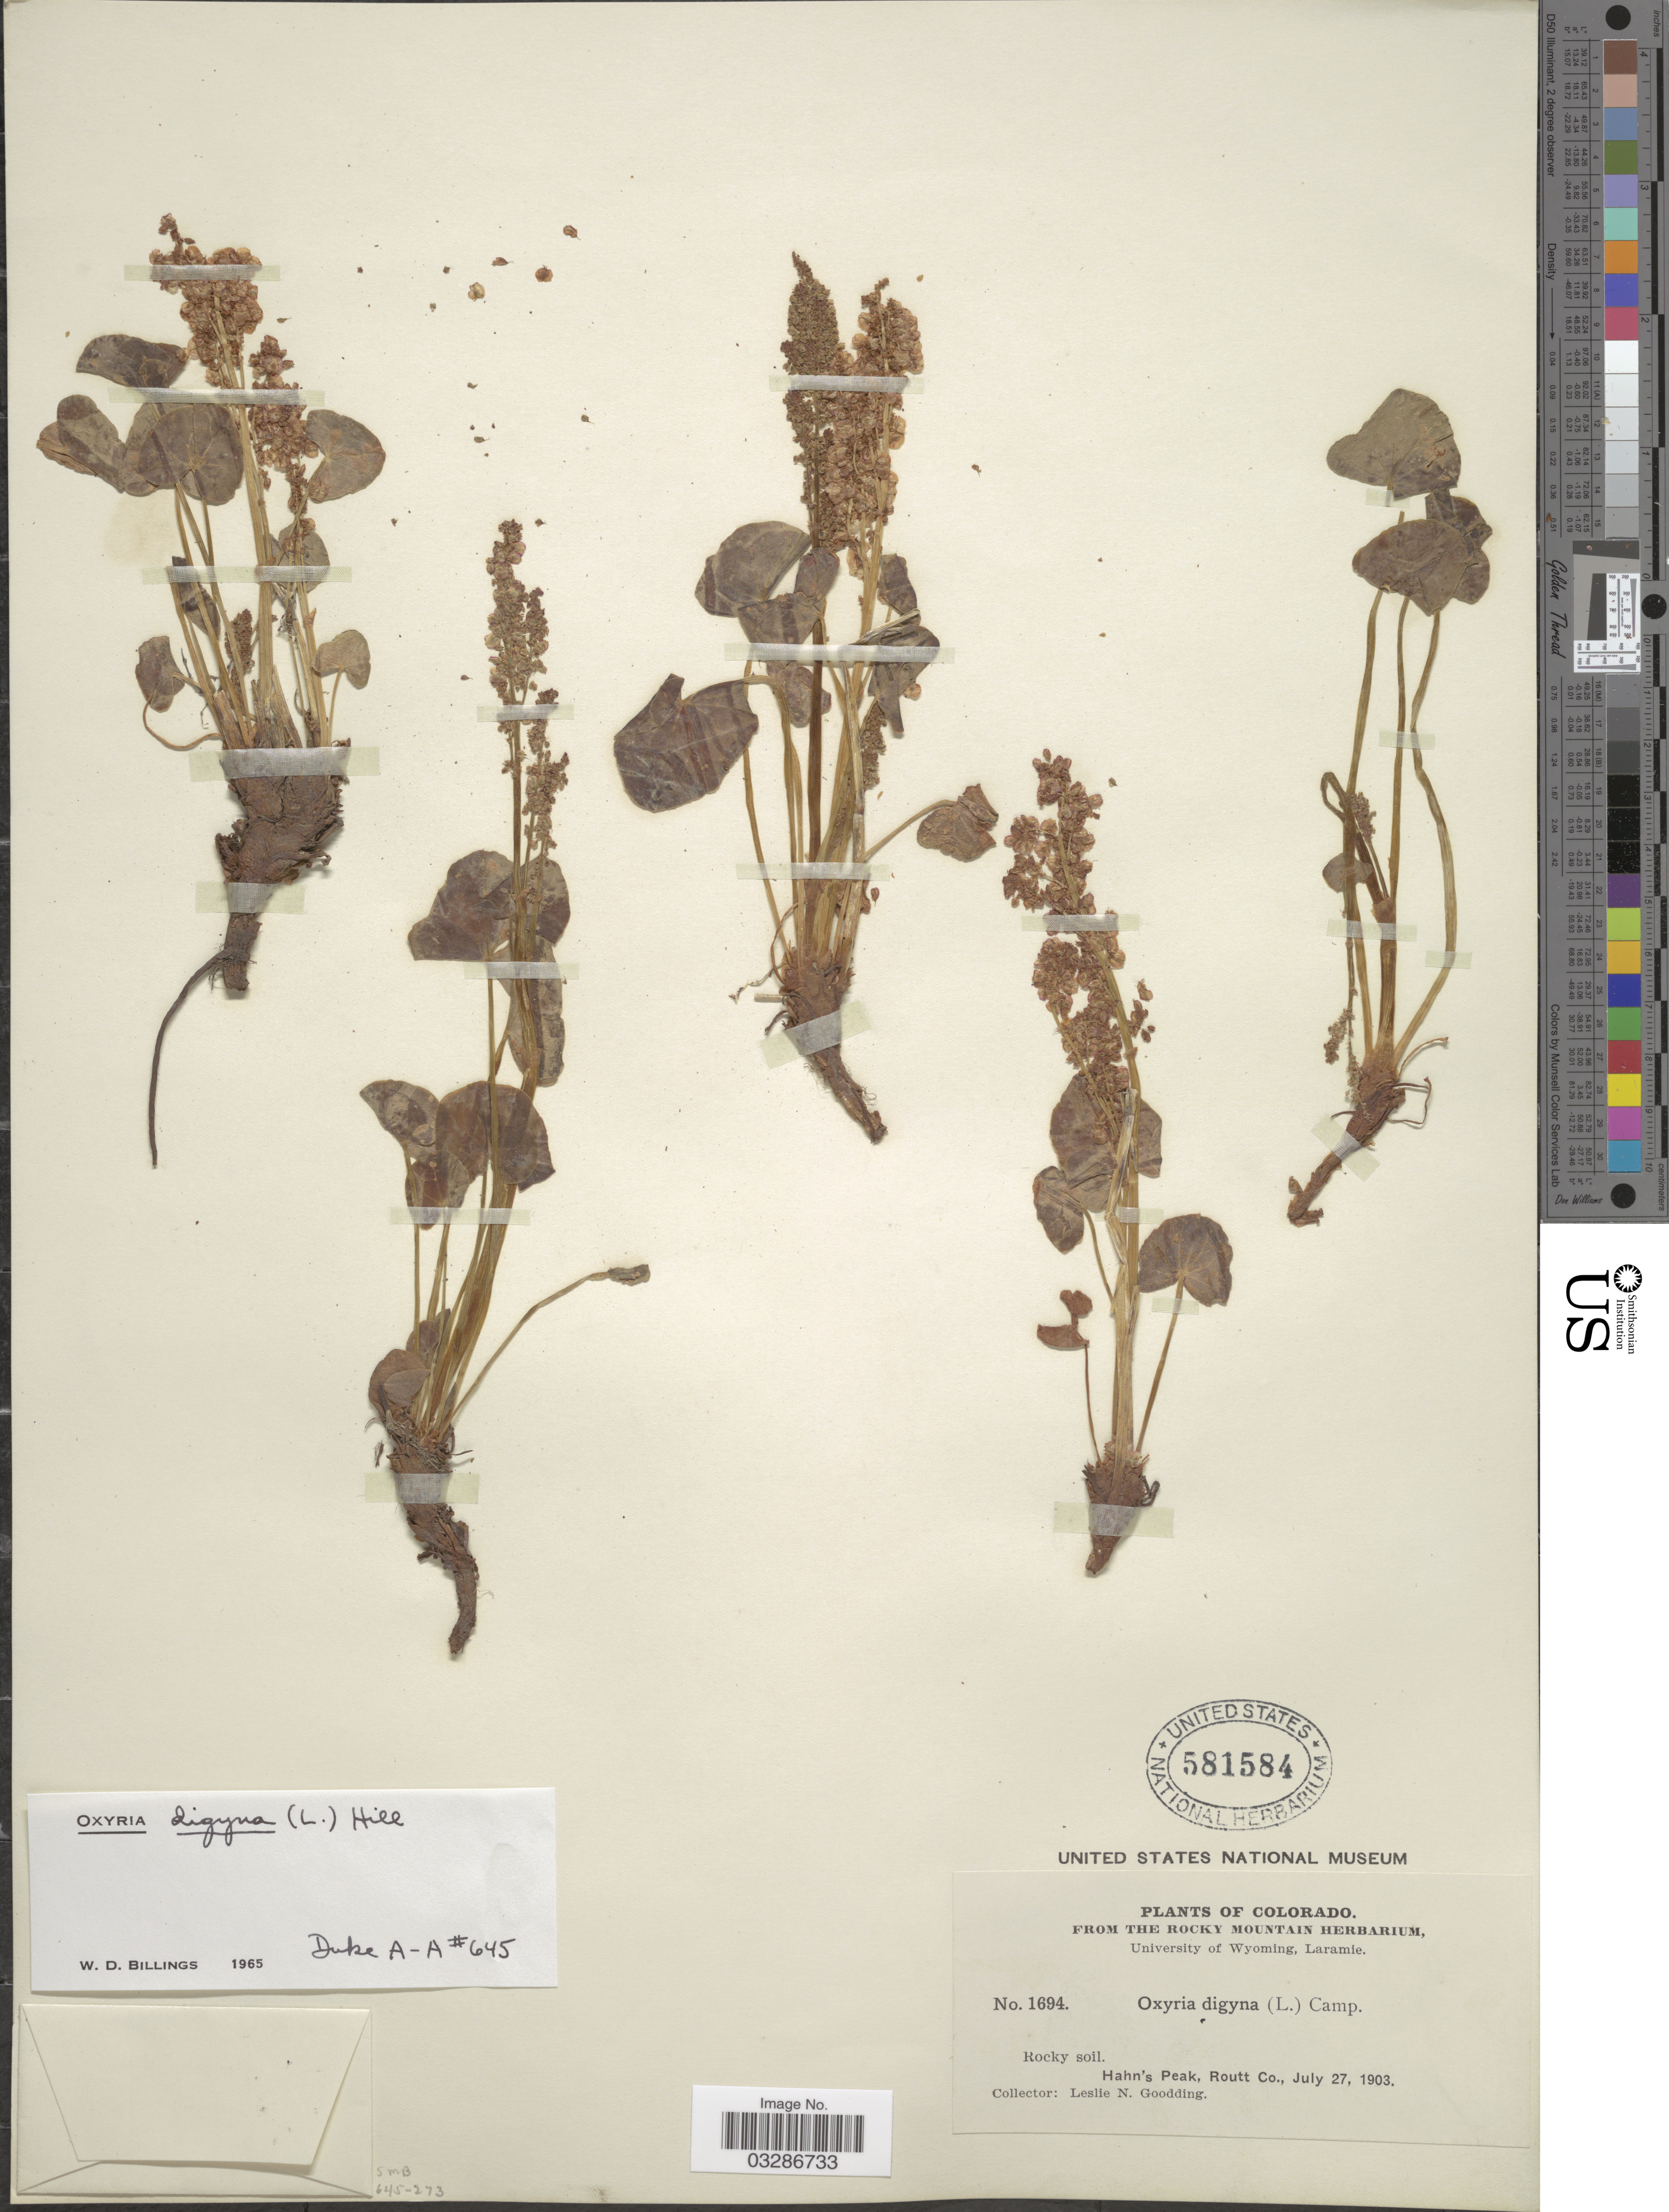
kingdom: Plantae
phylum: Tracheophyta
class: Magnoliopsida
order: Caryophyllales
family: Polygonaceae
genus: Oxyria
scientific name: Oxyria digyna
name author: (L.) Hill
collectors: L. N. Goodding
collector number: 1694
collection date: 1903-07-27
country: United States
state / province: Colorado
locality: Hahn's Peak, Routt Co.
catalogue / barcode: US 581584